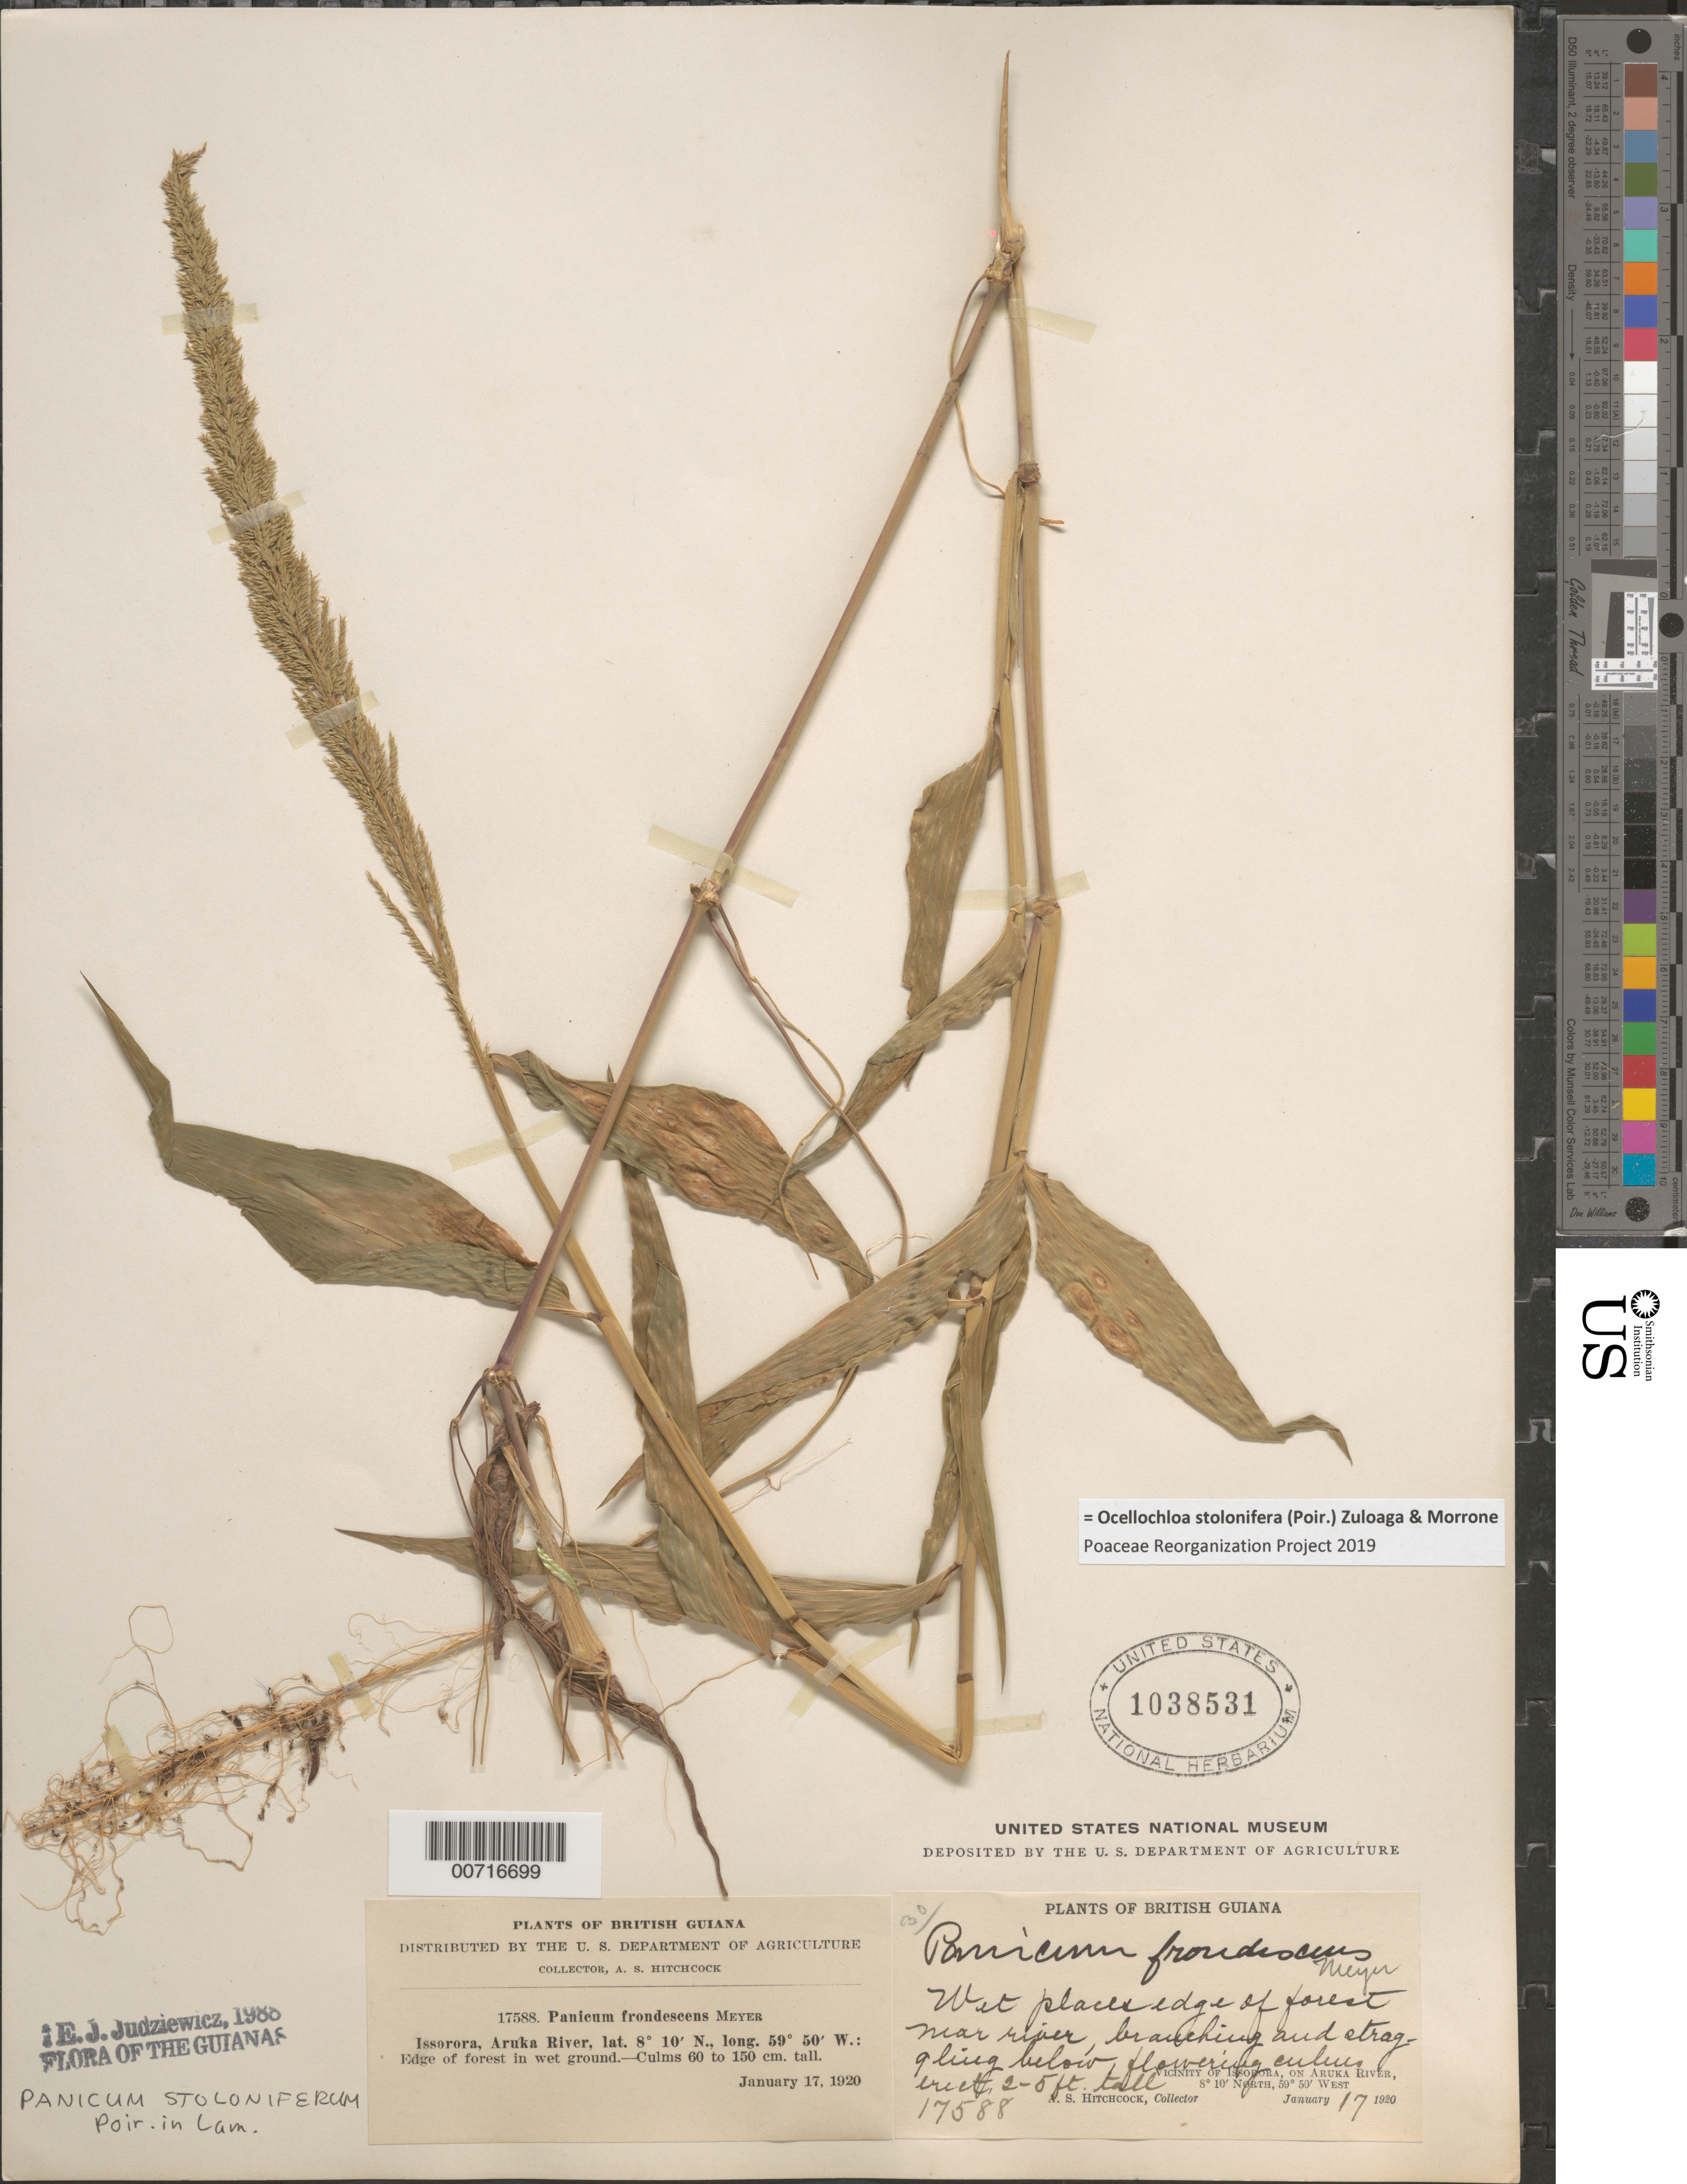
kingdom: Plantae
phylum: Tracheophyta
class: Liliopsida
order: Poales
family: Poaceae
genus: Panicum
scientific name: Panicum stoloniferum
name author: Poir.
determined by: Judziewicz, E. J.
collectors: A. S. Hitchcock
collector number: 17588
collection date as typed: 16-Jan-20 to 17-Jan-20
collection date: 1920-01-16/1920-01-17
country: Guyana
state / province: Barima-Waini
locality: Issorora, vic of, on the Aruka River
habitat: Wet places of forest near river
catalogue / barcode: US 1038531